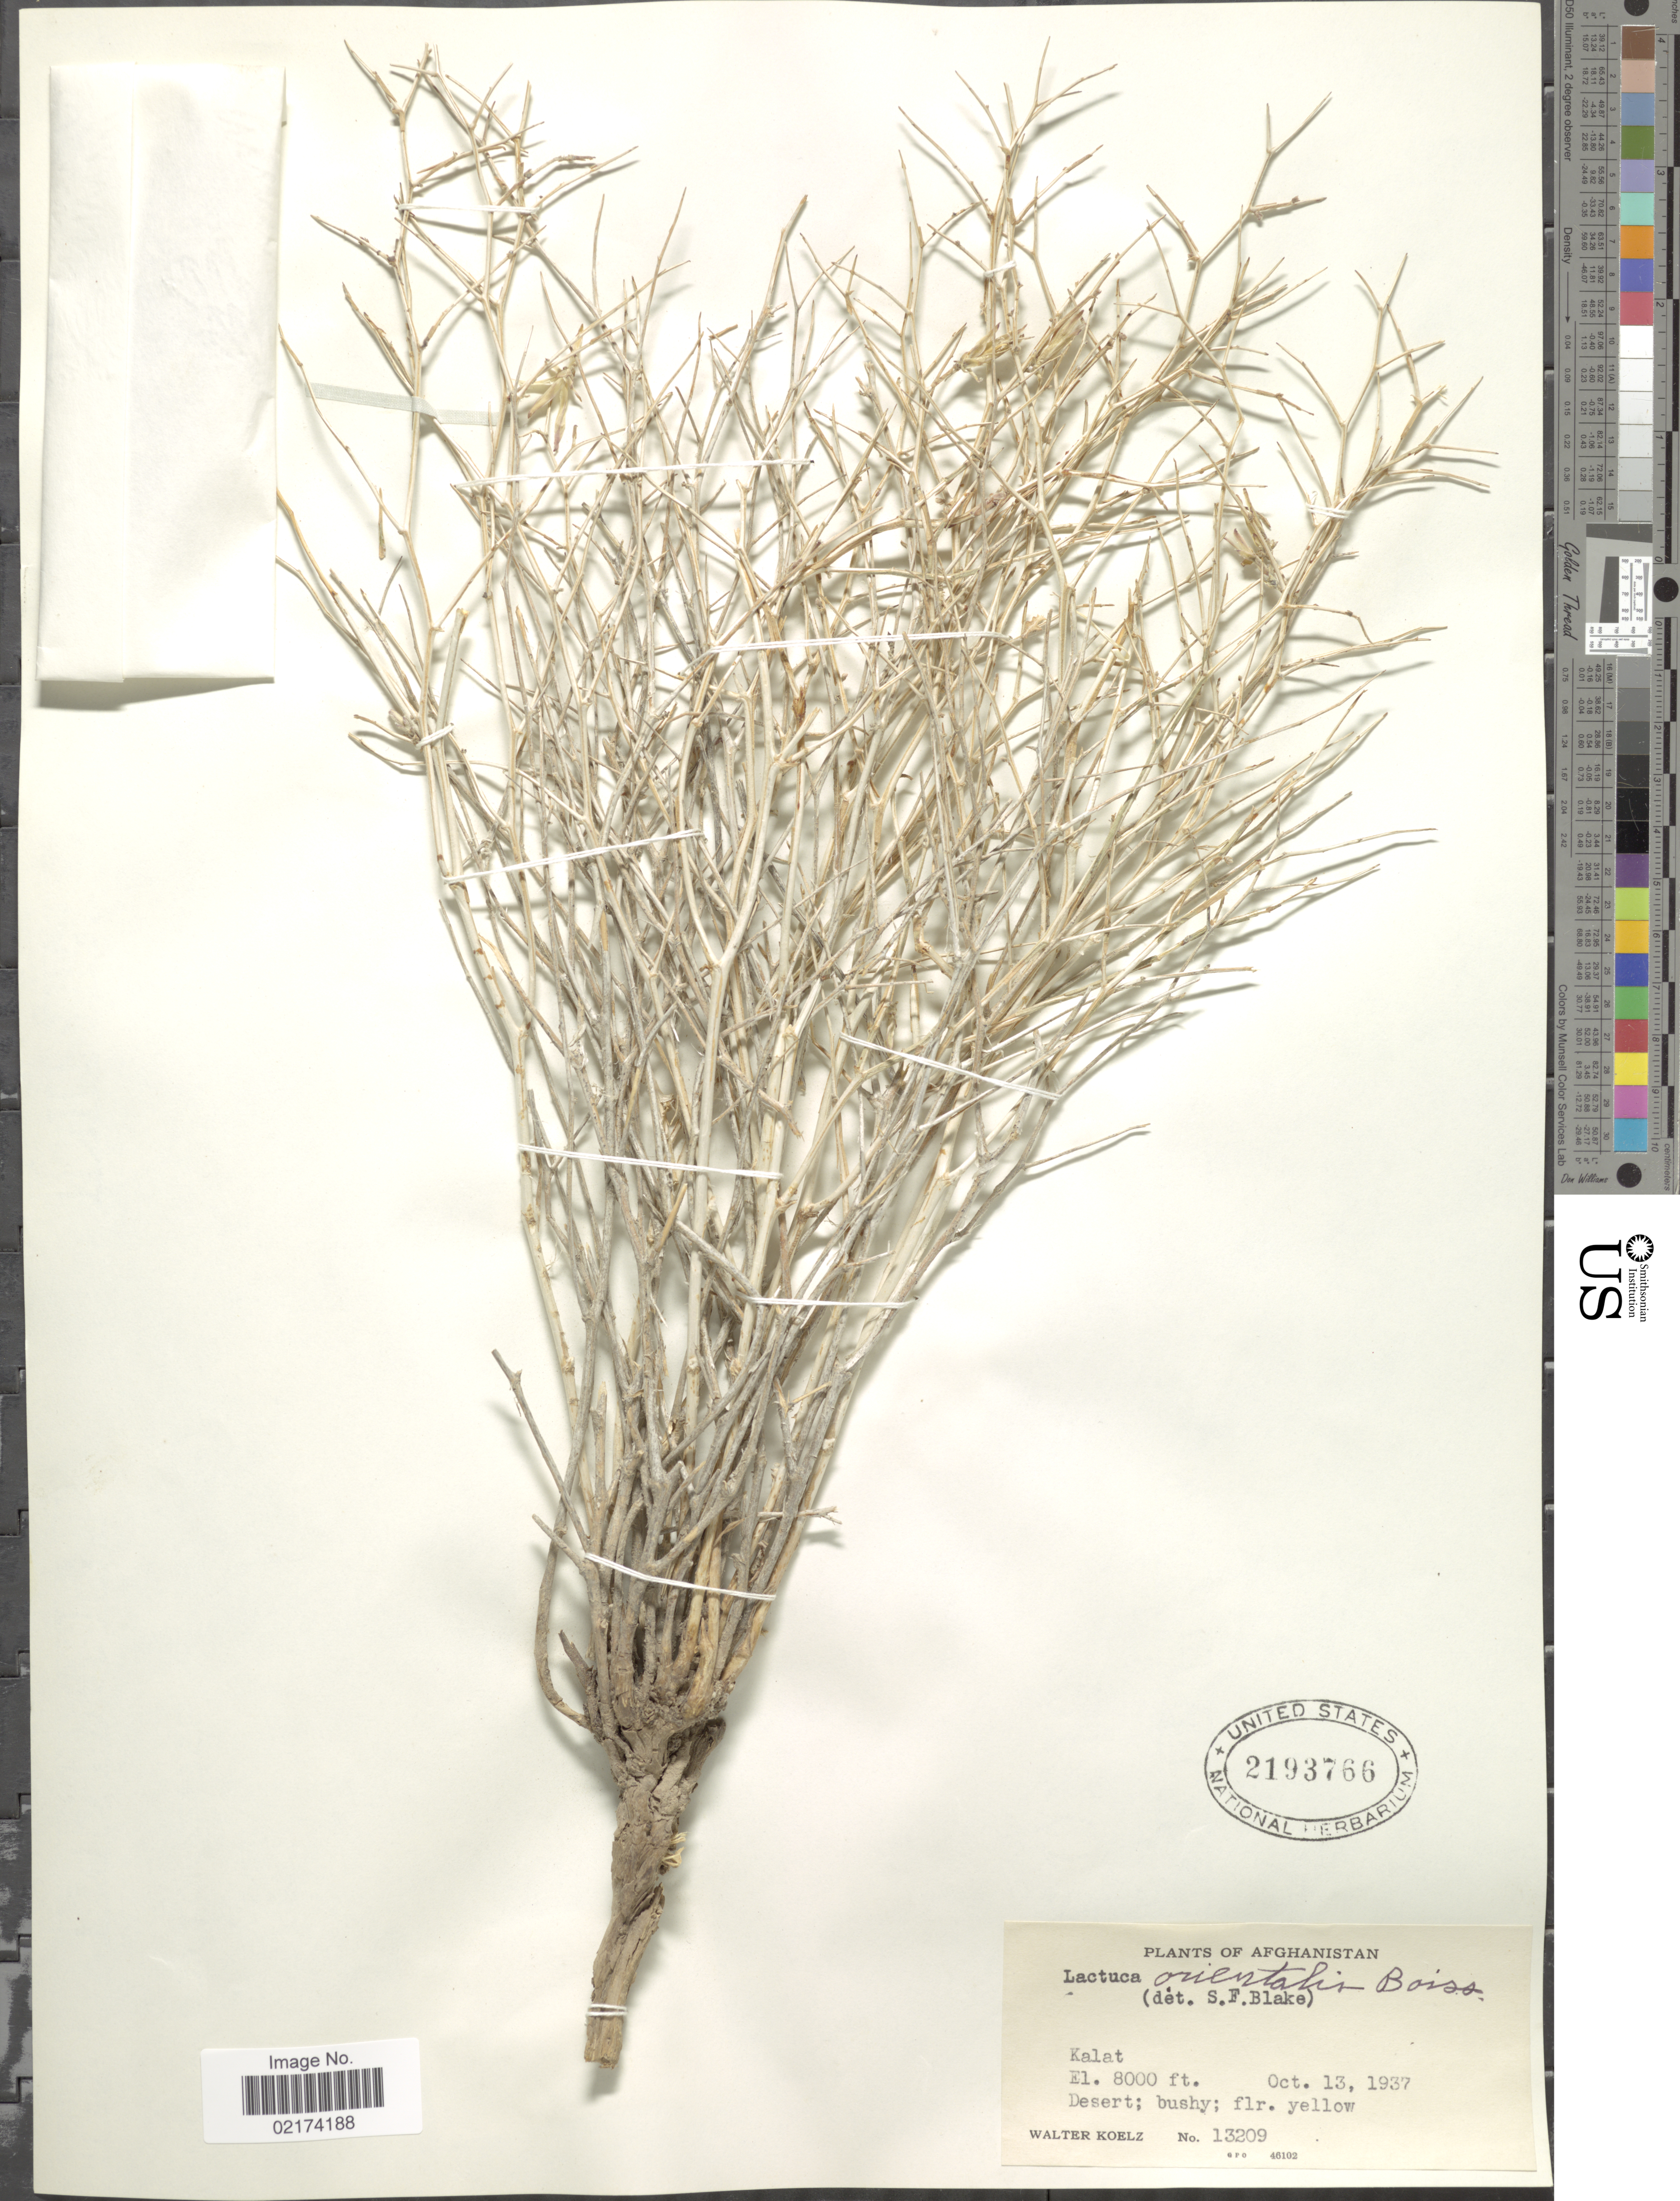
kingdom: Plantae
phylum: Tracheophyta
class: Magnoliopsida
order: Asterales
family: Asteraceae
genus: Lactuca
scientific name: Lactuca orientalis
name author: (Boiss.) Boiss.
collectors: W. N. Koelz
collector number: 13209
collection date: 1937-10-13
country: Afghanistan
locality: Kalat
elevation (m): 2438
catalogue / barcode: US 2193766